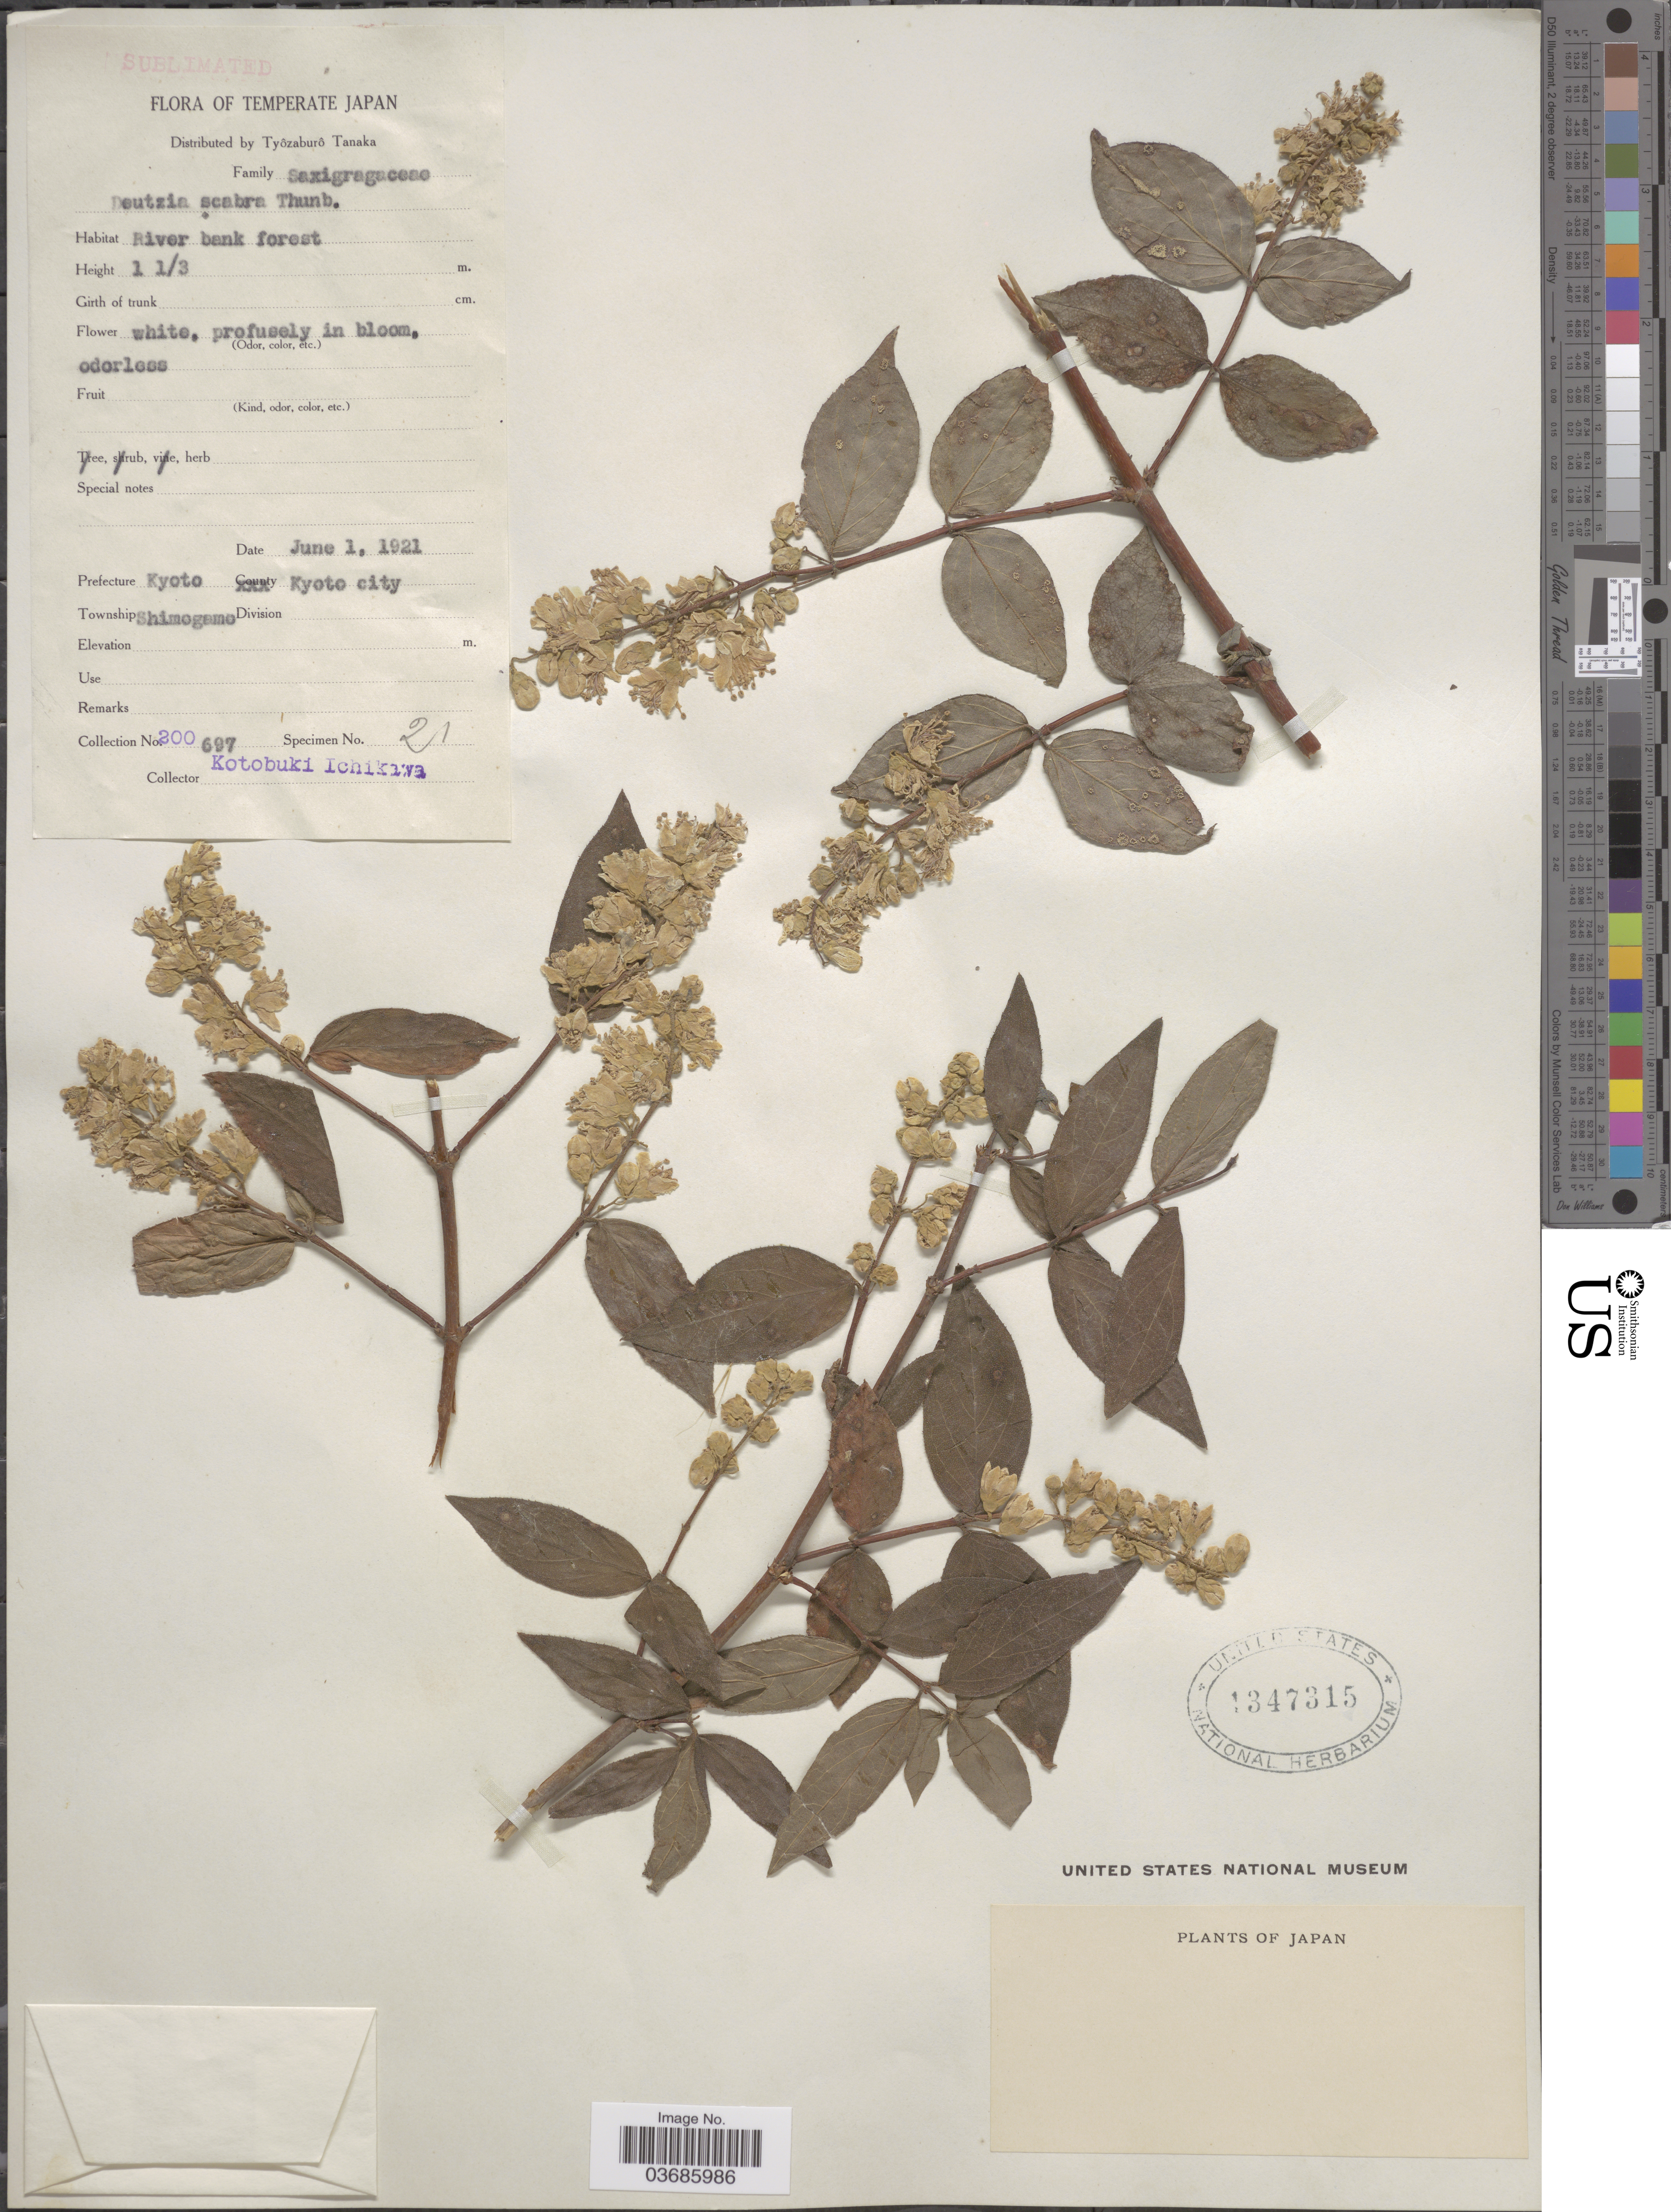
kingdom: Plantae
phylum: Tracheophyta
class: Magnoliopsida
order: Cornales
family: Hydrangeaceae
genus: Deutzia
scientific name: Deutzia scabra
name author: Thunb.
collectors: K. Ichikawa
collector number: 200697/21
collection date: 1921-06-01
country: Japan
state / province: Kyoto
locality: Temperate Japan. Prefecture Kyoto. Kyoto city. Township Shimogamo.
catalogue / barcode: US 1347315